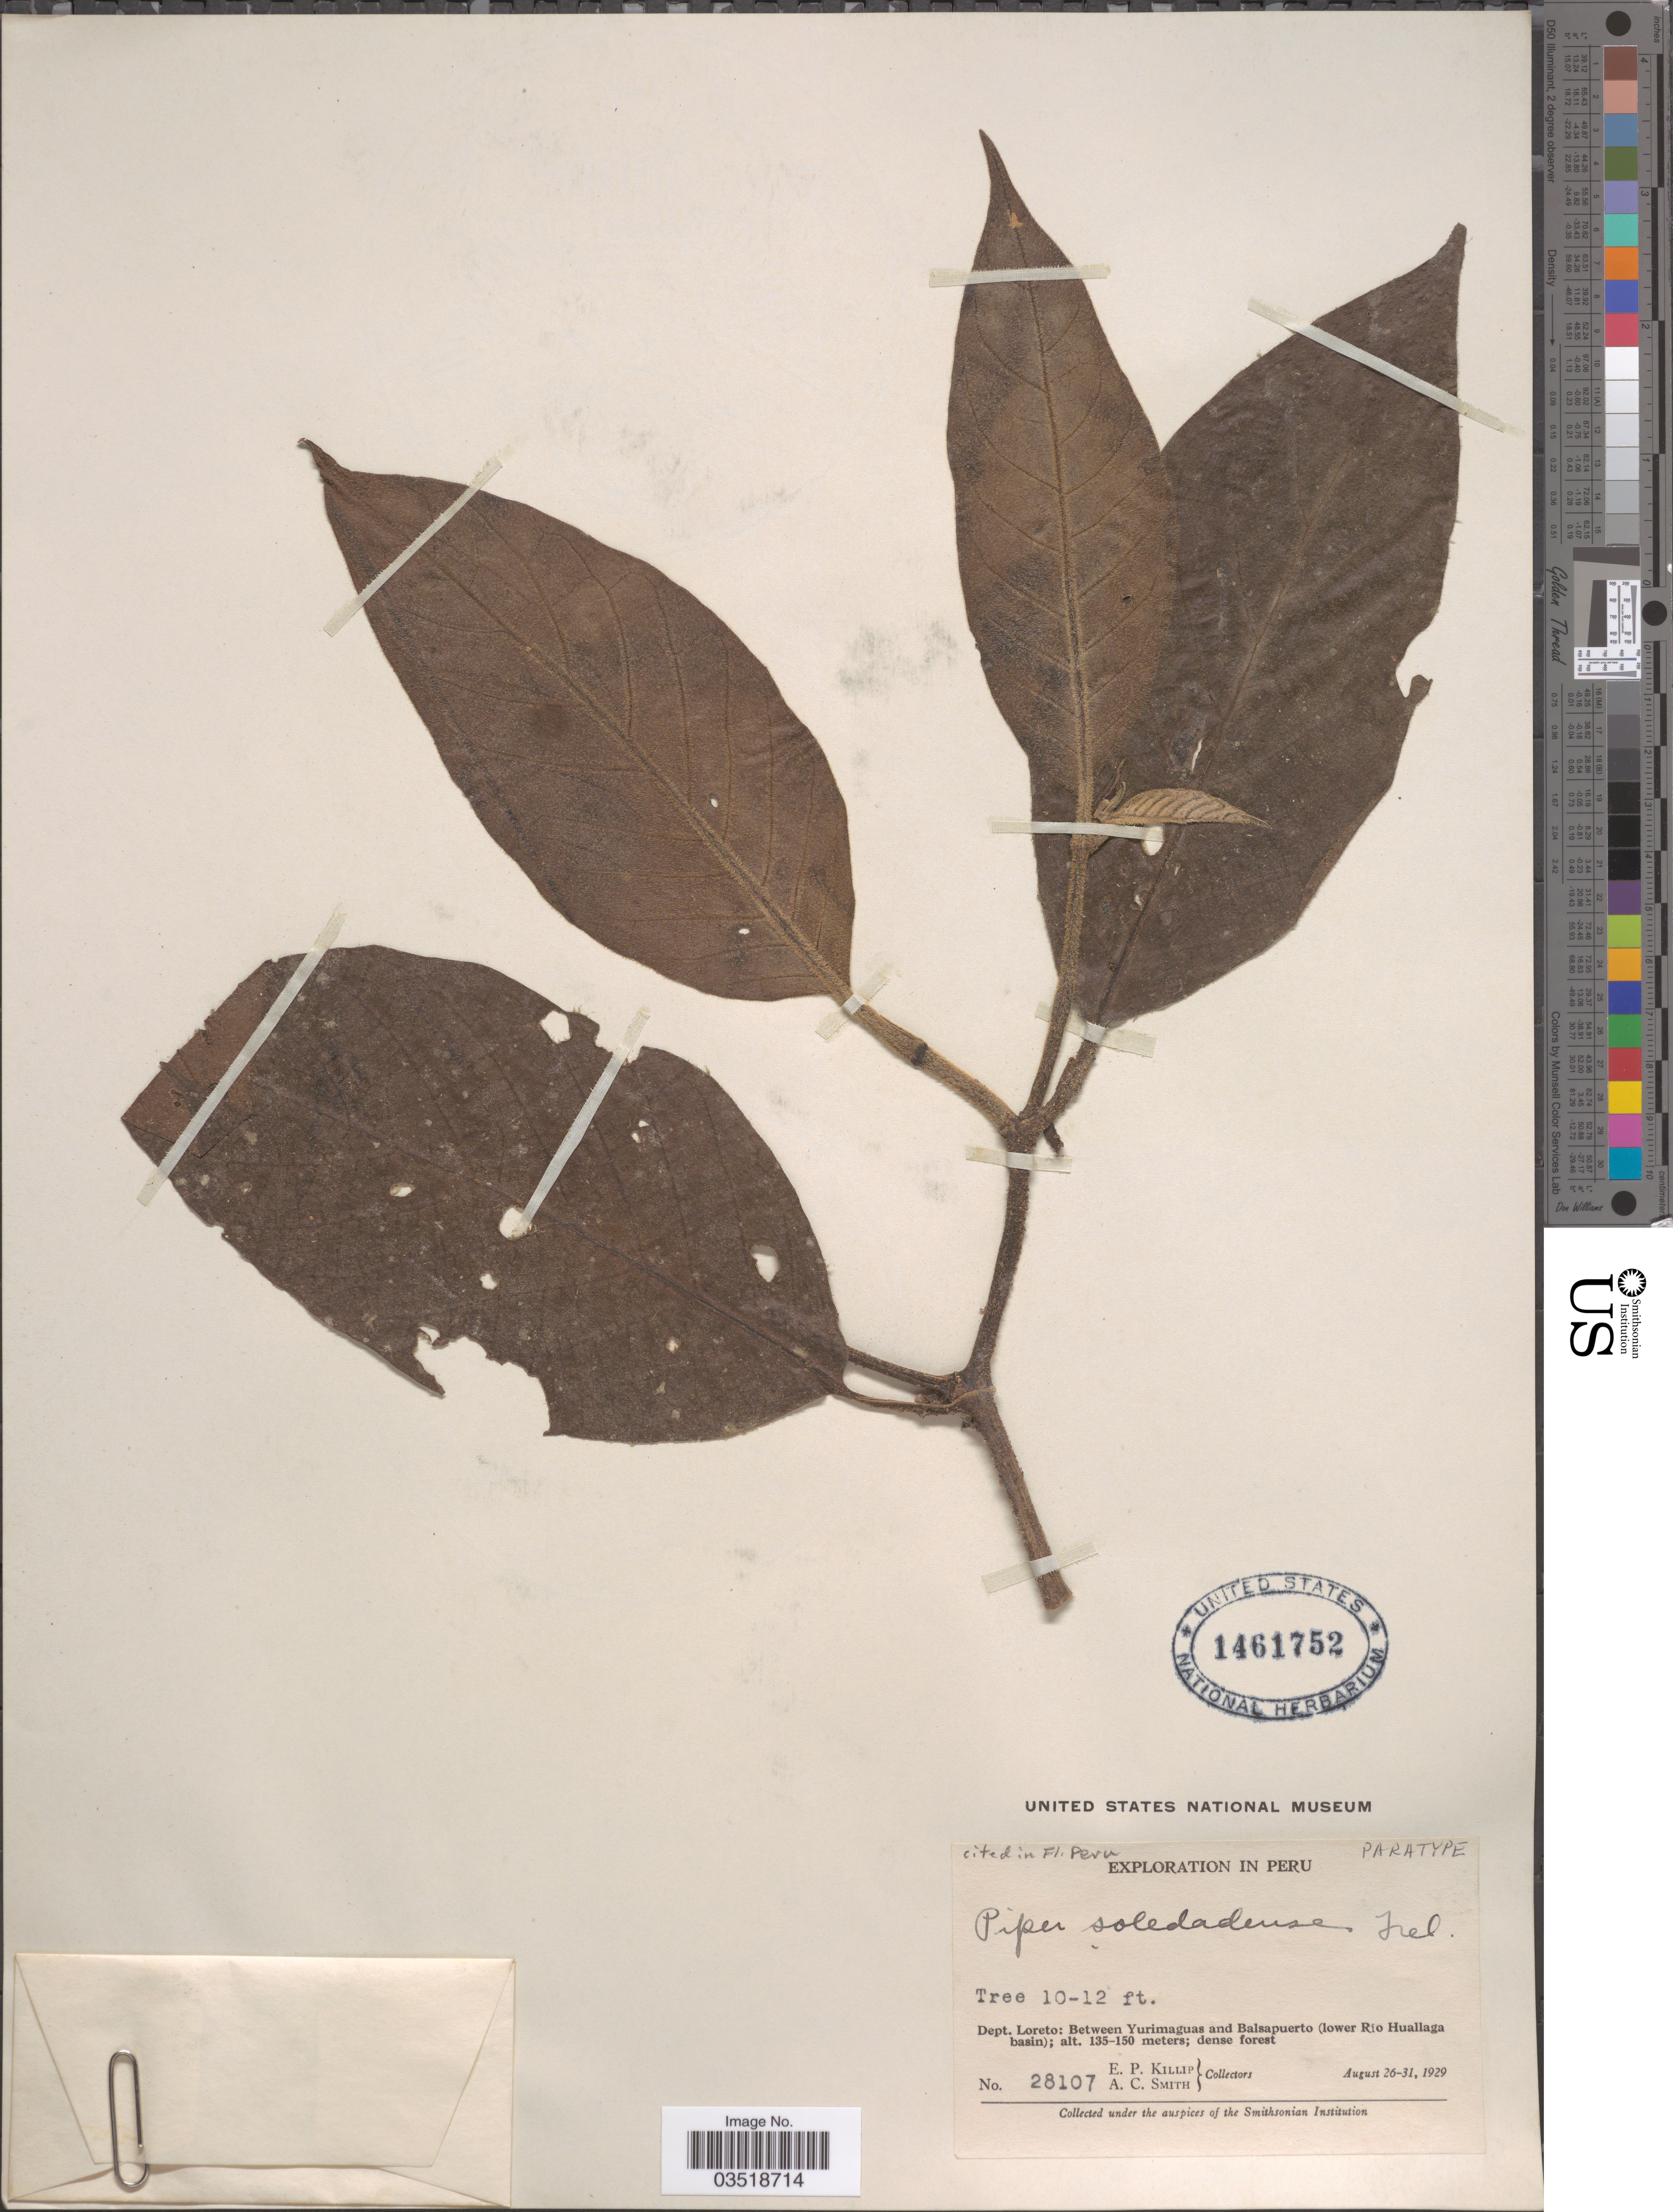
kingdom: Plantae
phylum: Tracheophyta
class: Magnoliopsida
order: Piperales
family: Piperaceae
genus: Piper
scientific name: Piper soledadense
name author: Trel. in J.F. Macbr.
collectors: E. P. Killip & A. C. Smith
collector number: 28107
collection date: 1929-08-26/1929-08-31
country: Peru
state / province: Loreto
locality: Dept. Loreto: Between Yurimaguas and Balsapuerto (lower Río Huallaga basin).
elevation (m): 135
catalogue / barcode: US 1461752